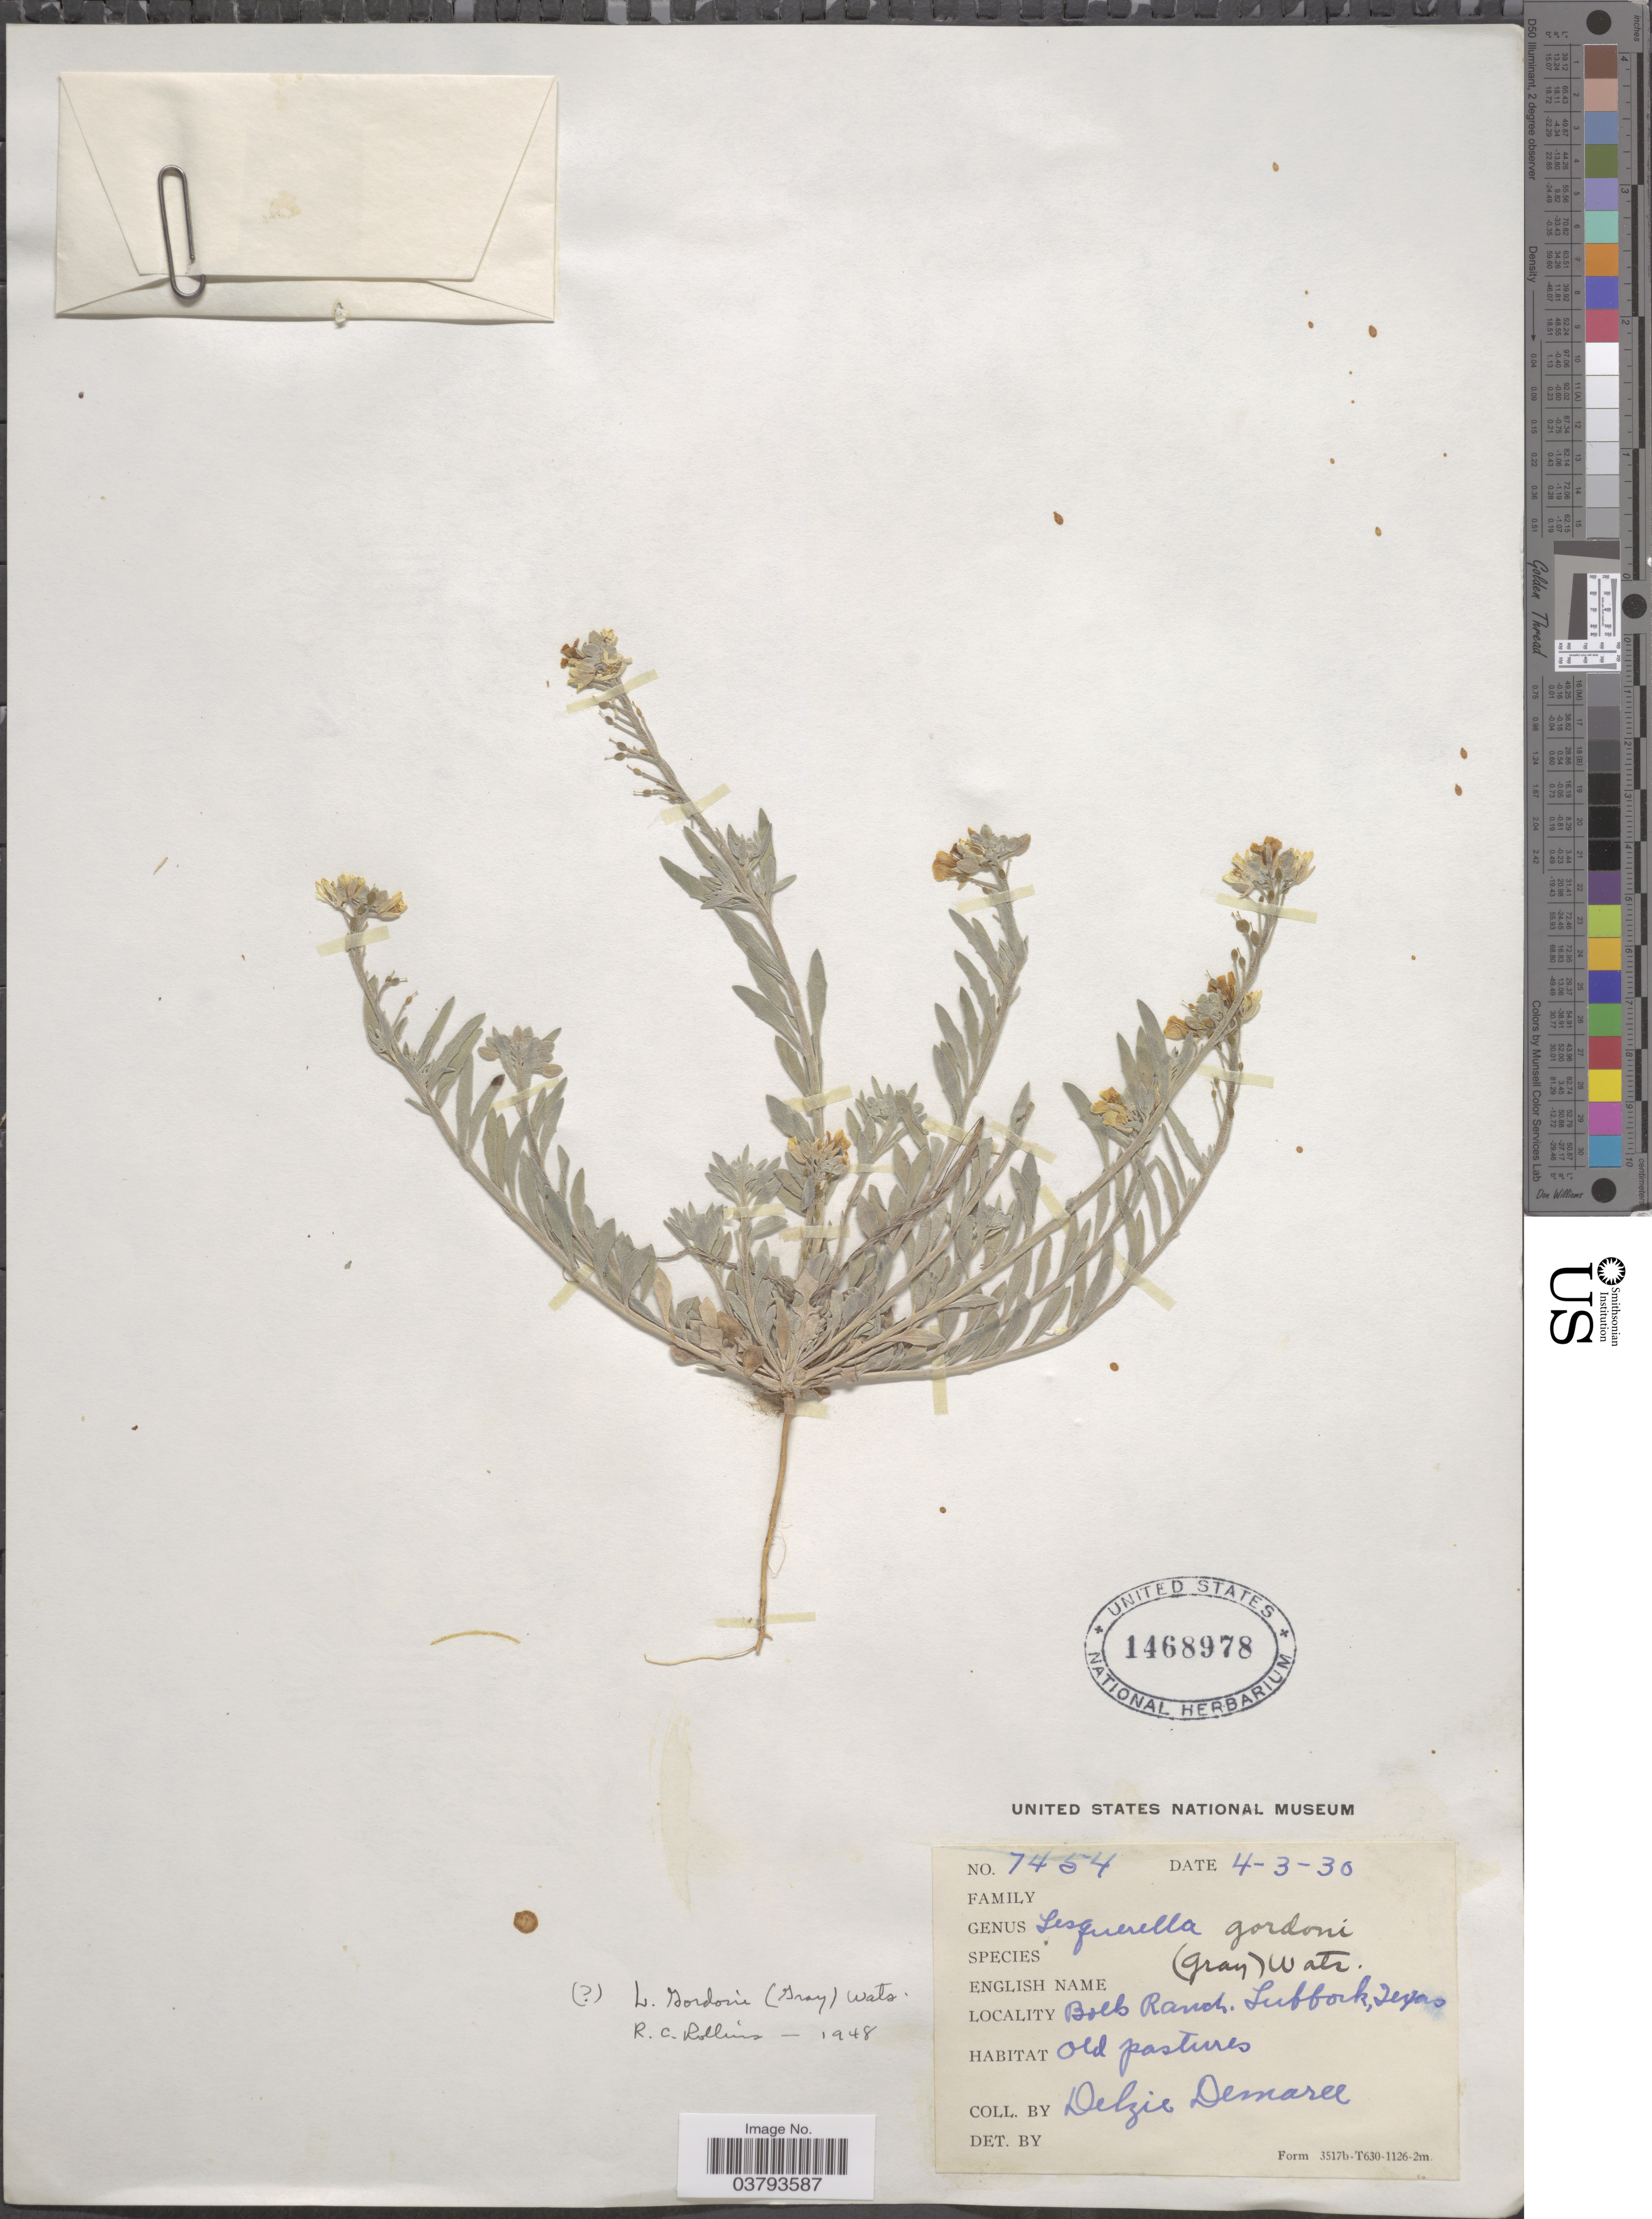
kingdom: Plantae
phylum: Tracheophyta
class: Magnoliopsida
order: Brassicales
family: Brassicaceae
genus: Lesquerella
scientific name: Lesquerella gordonii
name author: (A. Gray) S. Watson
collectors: D. Demaree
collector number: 7454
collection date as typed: Transcribed d/m/y: 3/4/30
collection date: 1930-04-03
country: United States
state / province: Texas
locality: Bolls Ranch. Lubbock.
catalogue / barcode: US 1468978